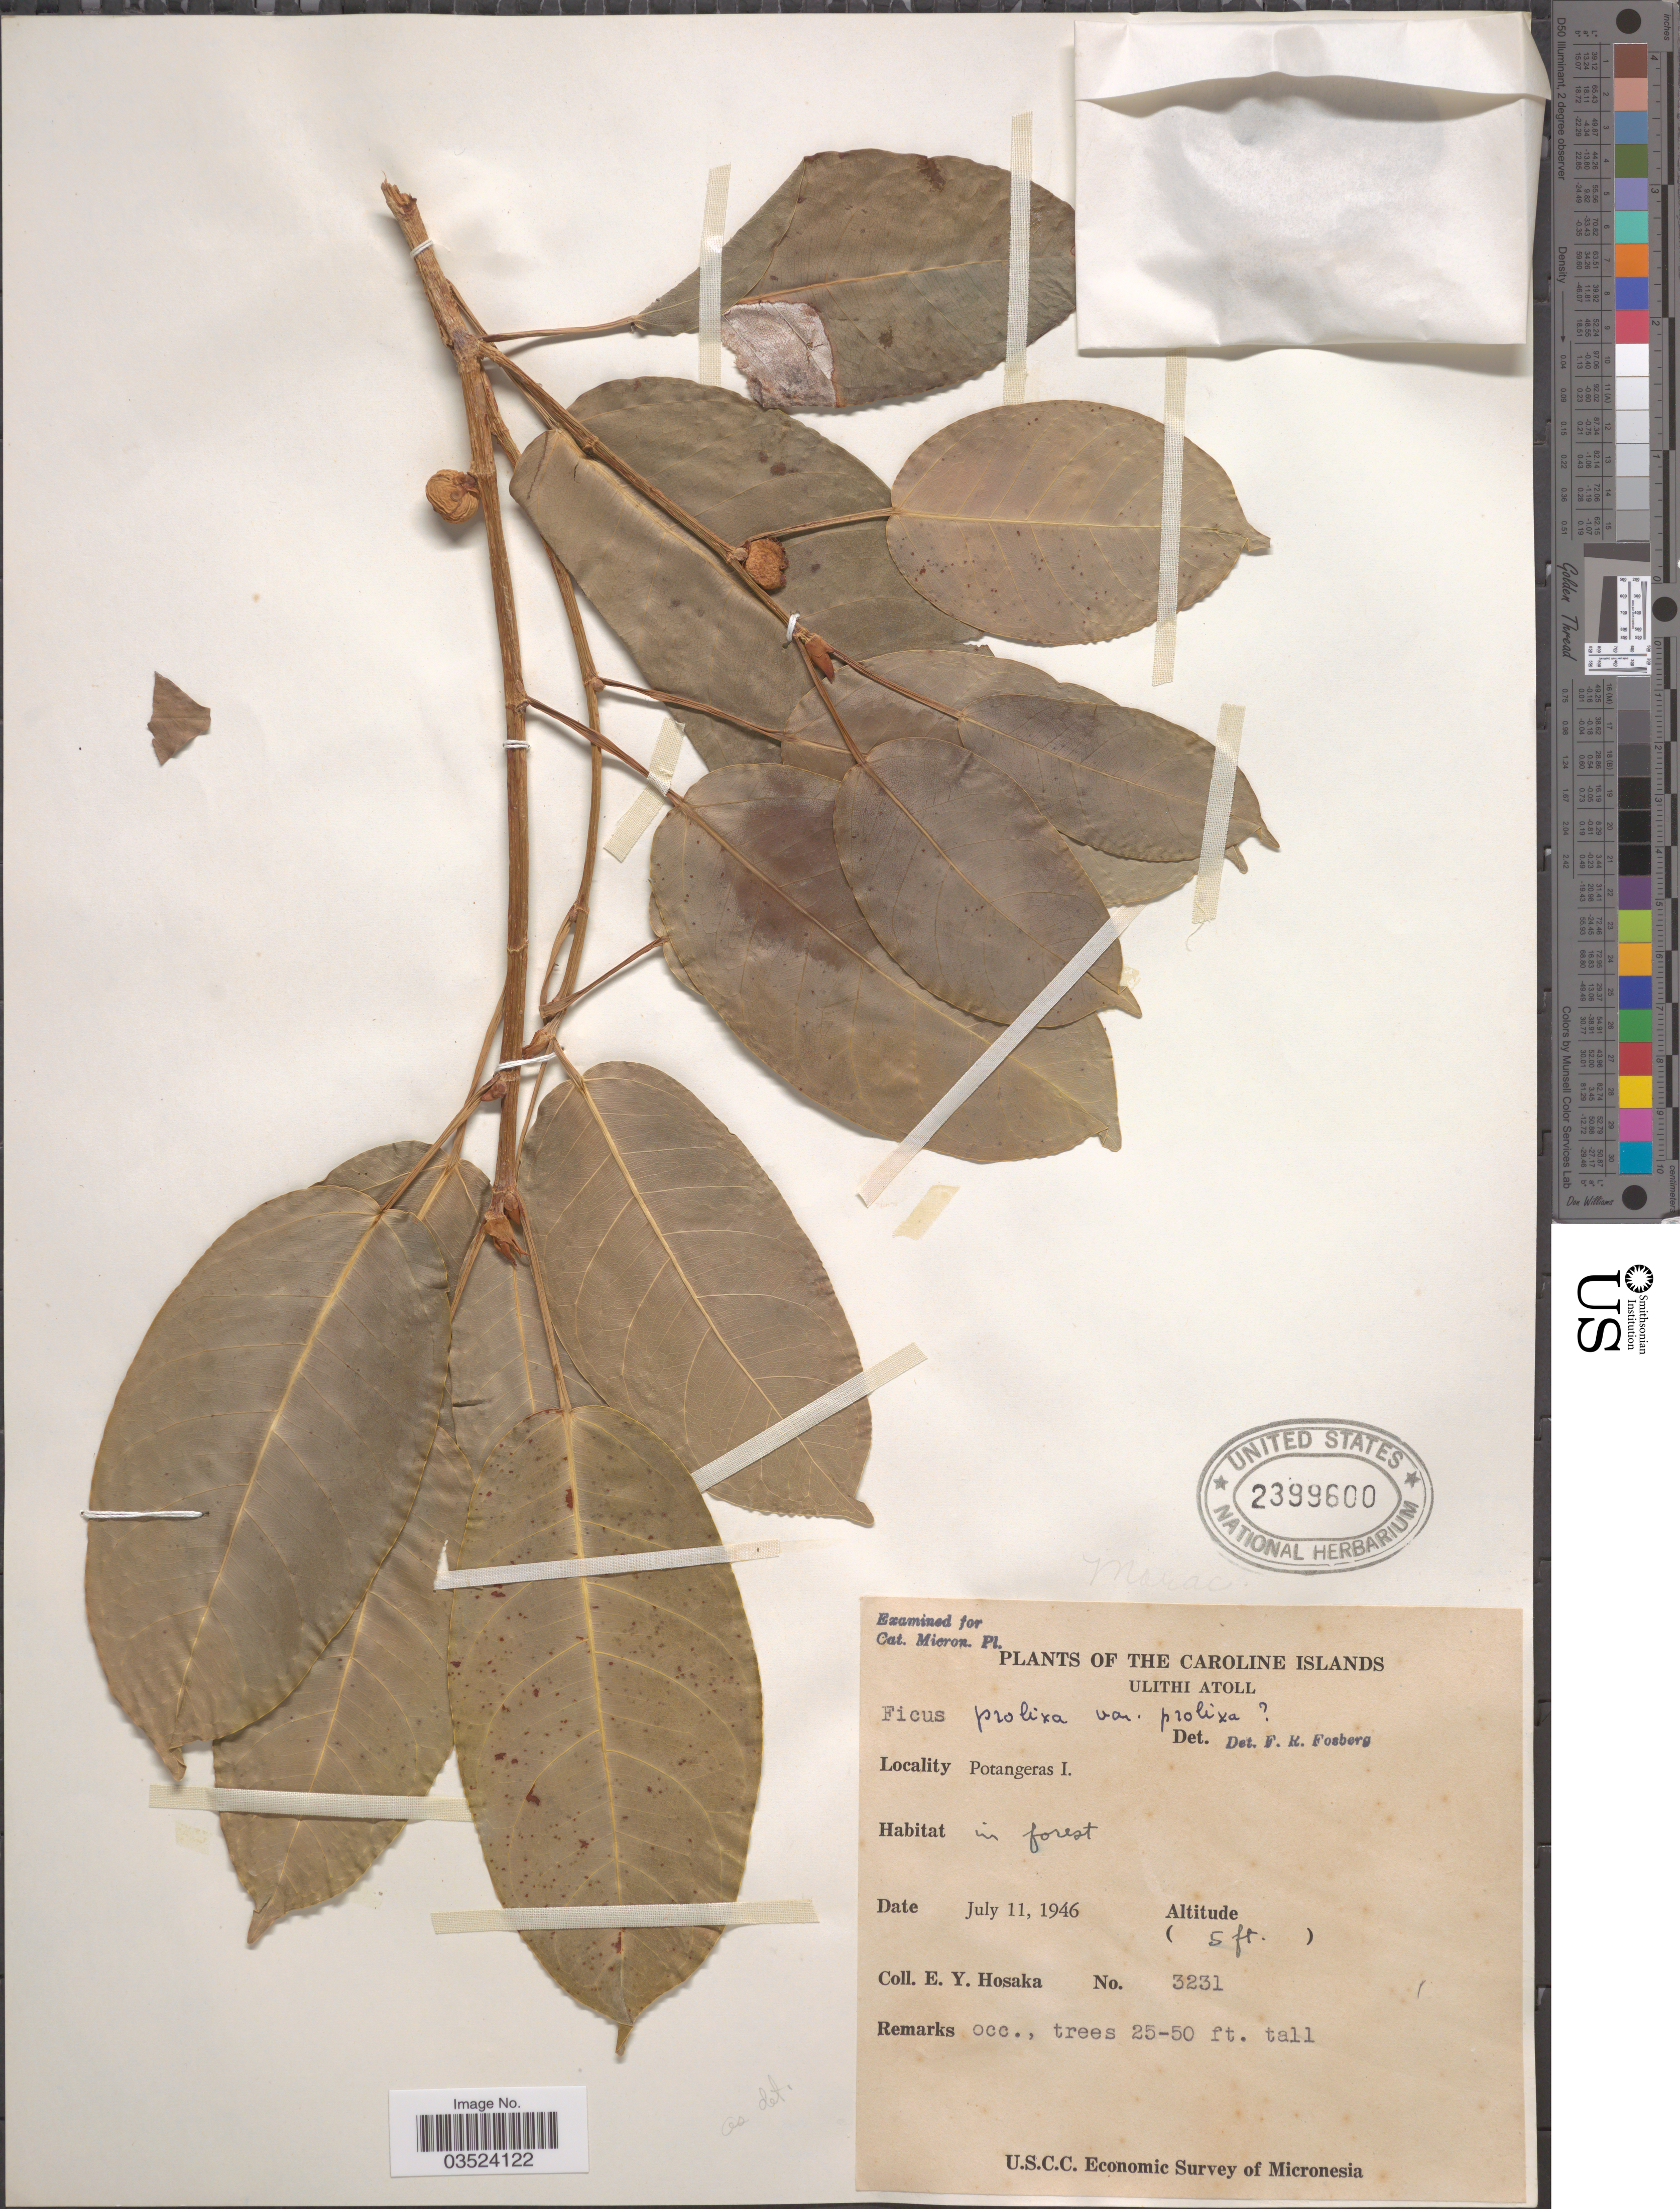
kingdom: Plantae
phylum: Tracheophyta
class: Magnoliopsida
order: Rosales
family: Moraceae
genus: Ficus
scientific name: Ficus prolixa var. prolixa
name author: G. Forst.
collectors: E. Y. Hosaka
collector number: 3231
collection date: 1946-07-11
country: Micronesia, Federated States of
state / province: Yap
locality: The Caroline Islands. Ulithi Atoll. Potangeras I.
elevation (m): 2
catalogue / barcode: US 2399600